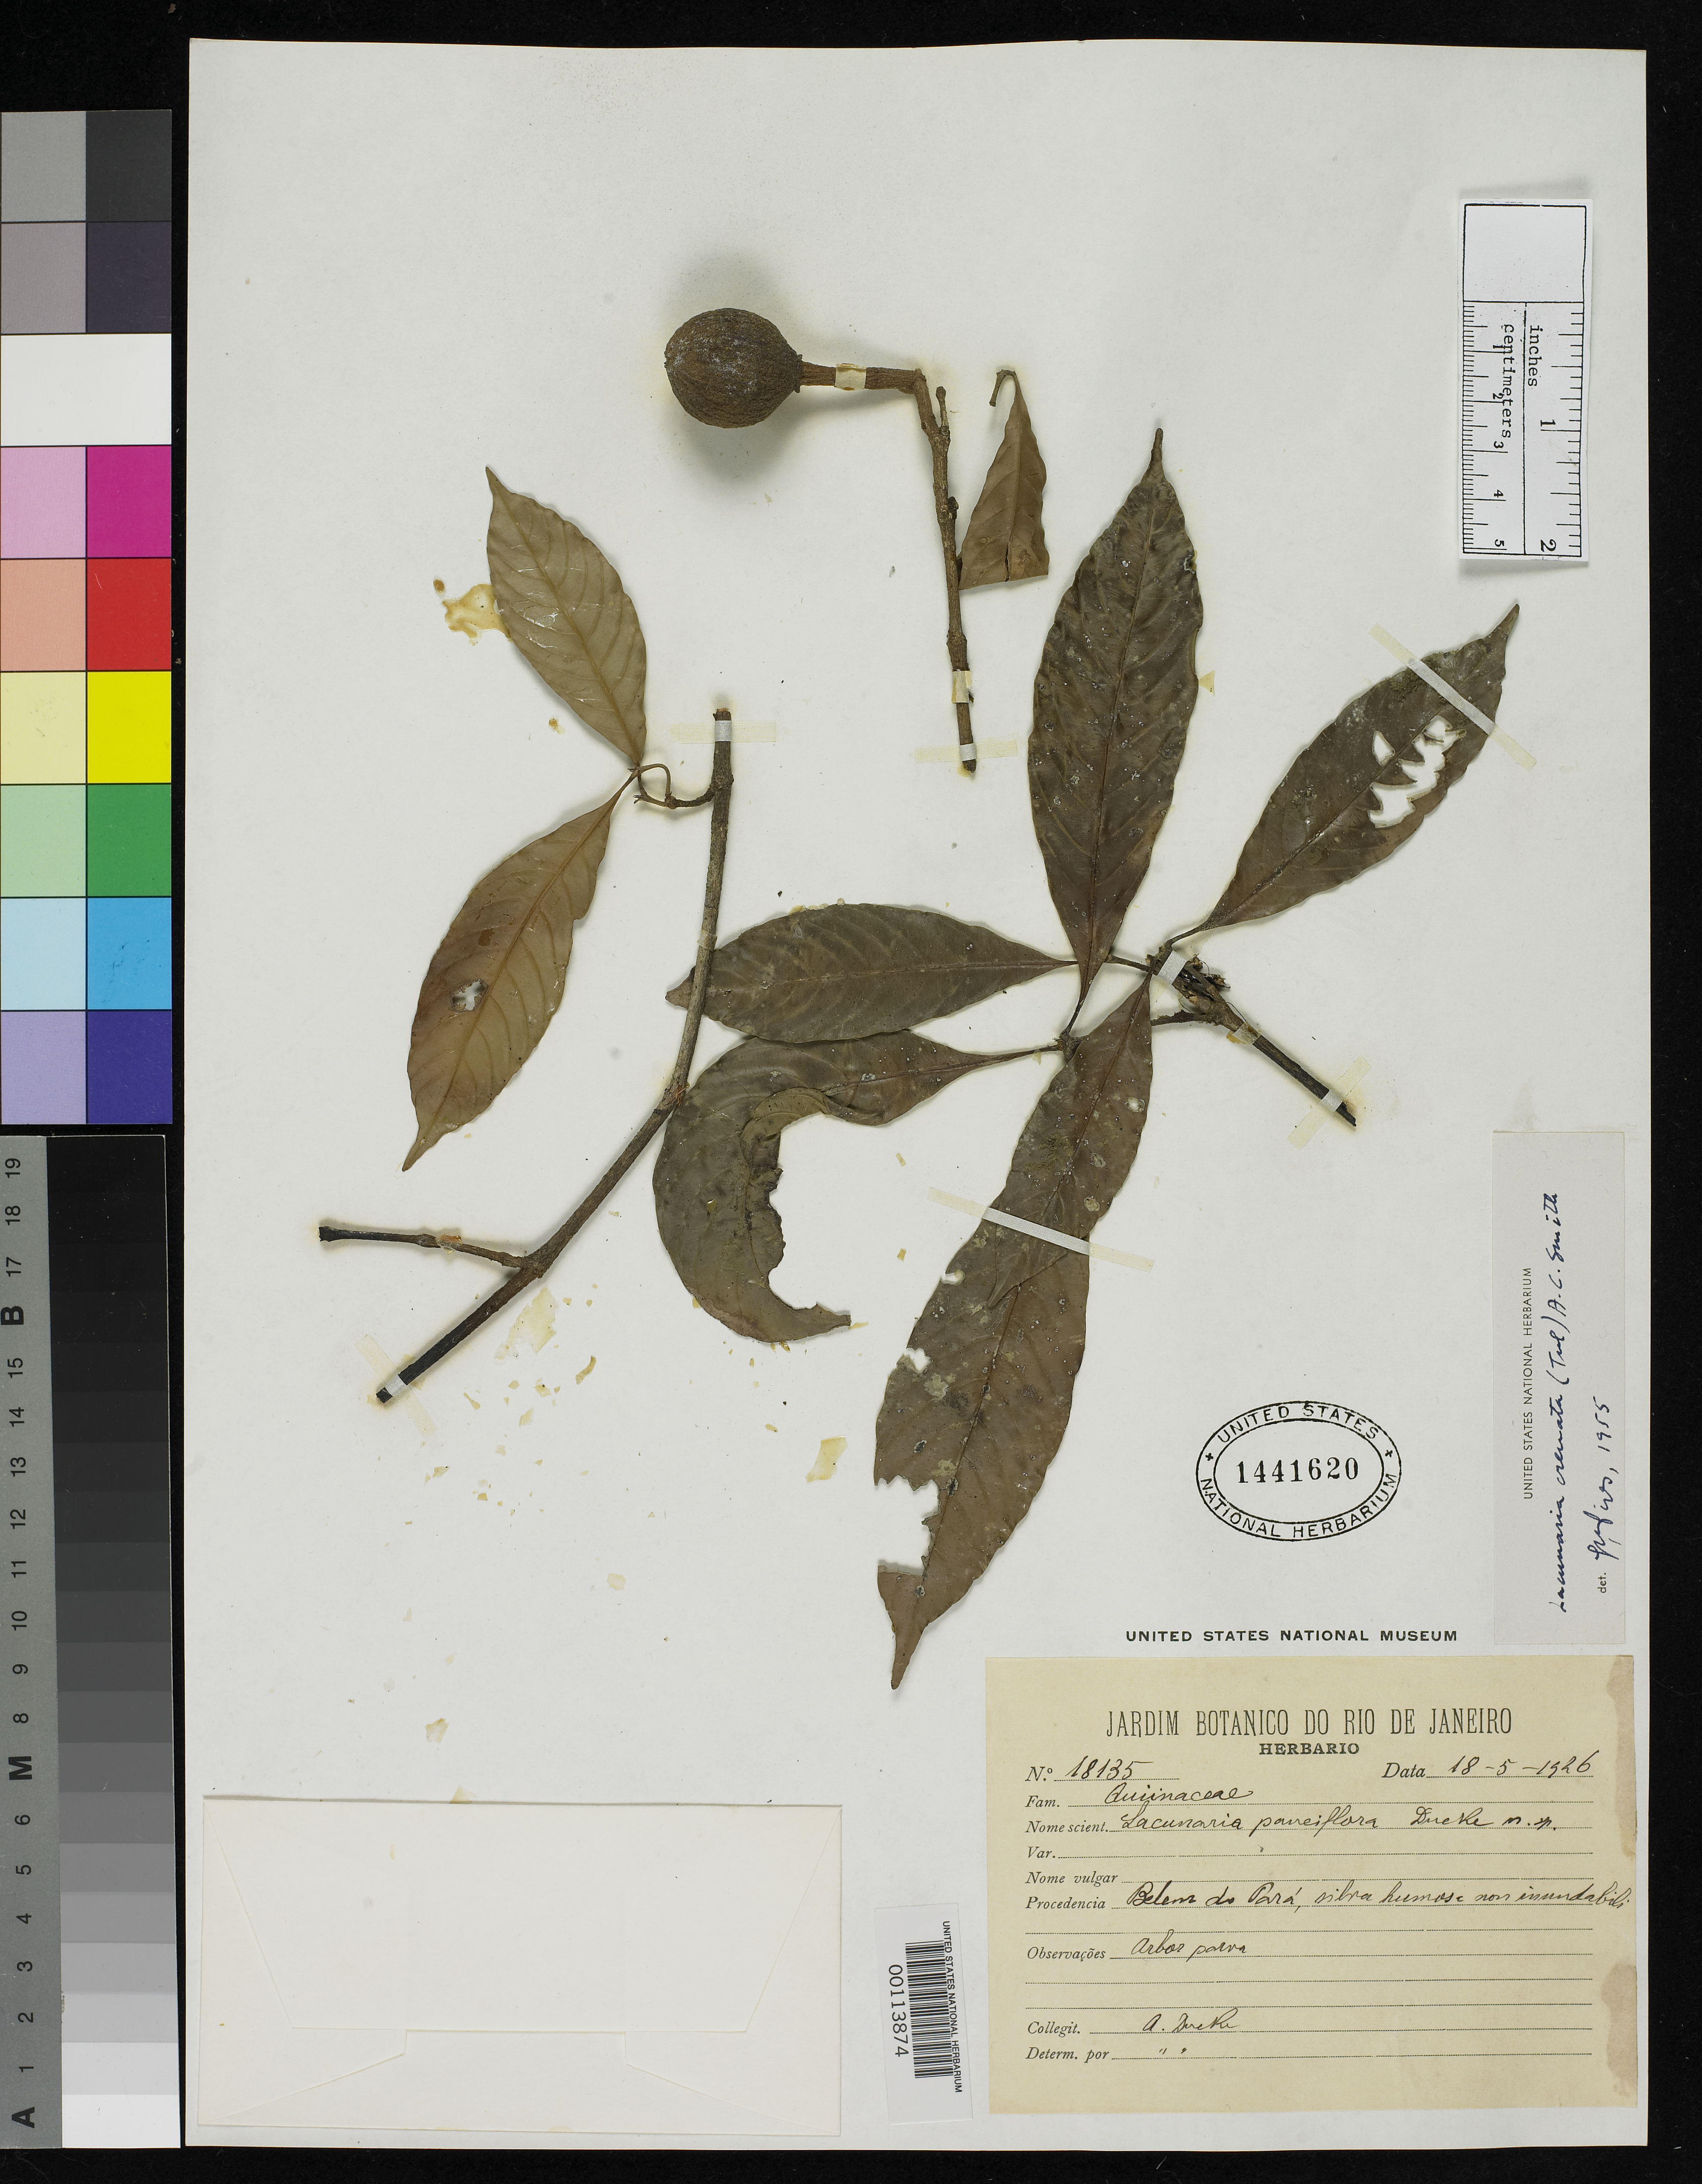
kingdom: Plantae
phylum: Tracheophyta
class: Magnoliopsida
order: Malpighiales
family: Quiinaceae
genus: Lacunaria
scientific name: Lacunaria pauciflora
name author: Ducke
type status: Type Collection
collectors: A. Ducke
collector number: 18135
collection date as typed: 18 May 1926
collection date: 1926-05-18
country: Brazil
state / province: Pará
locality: Belem do Para.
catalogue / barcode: US 1441620